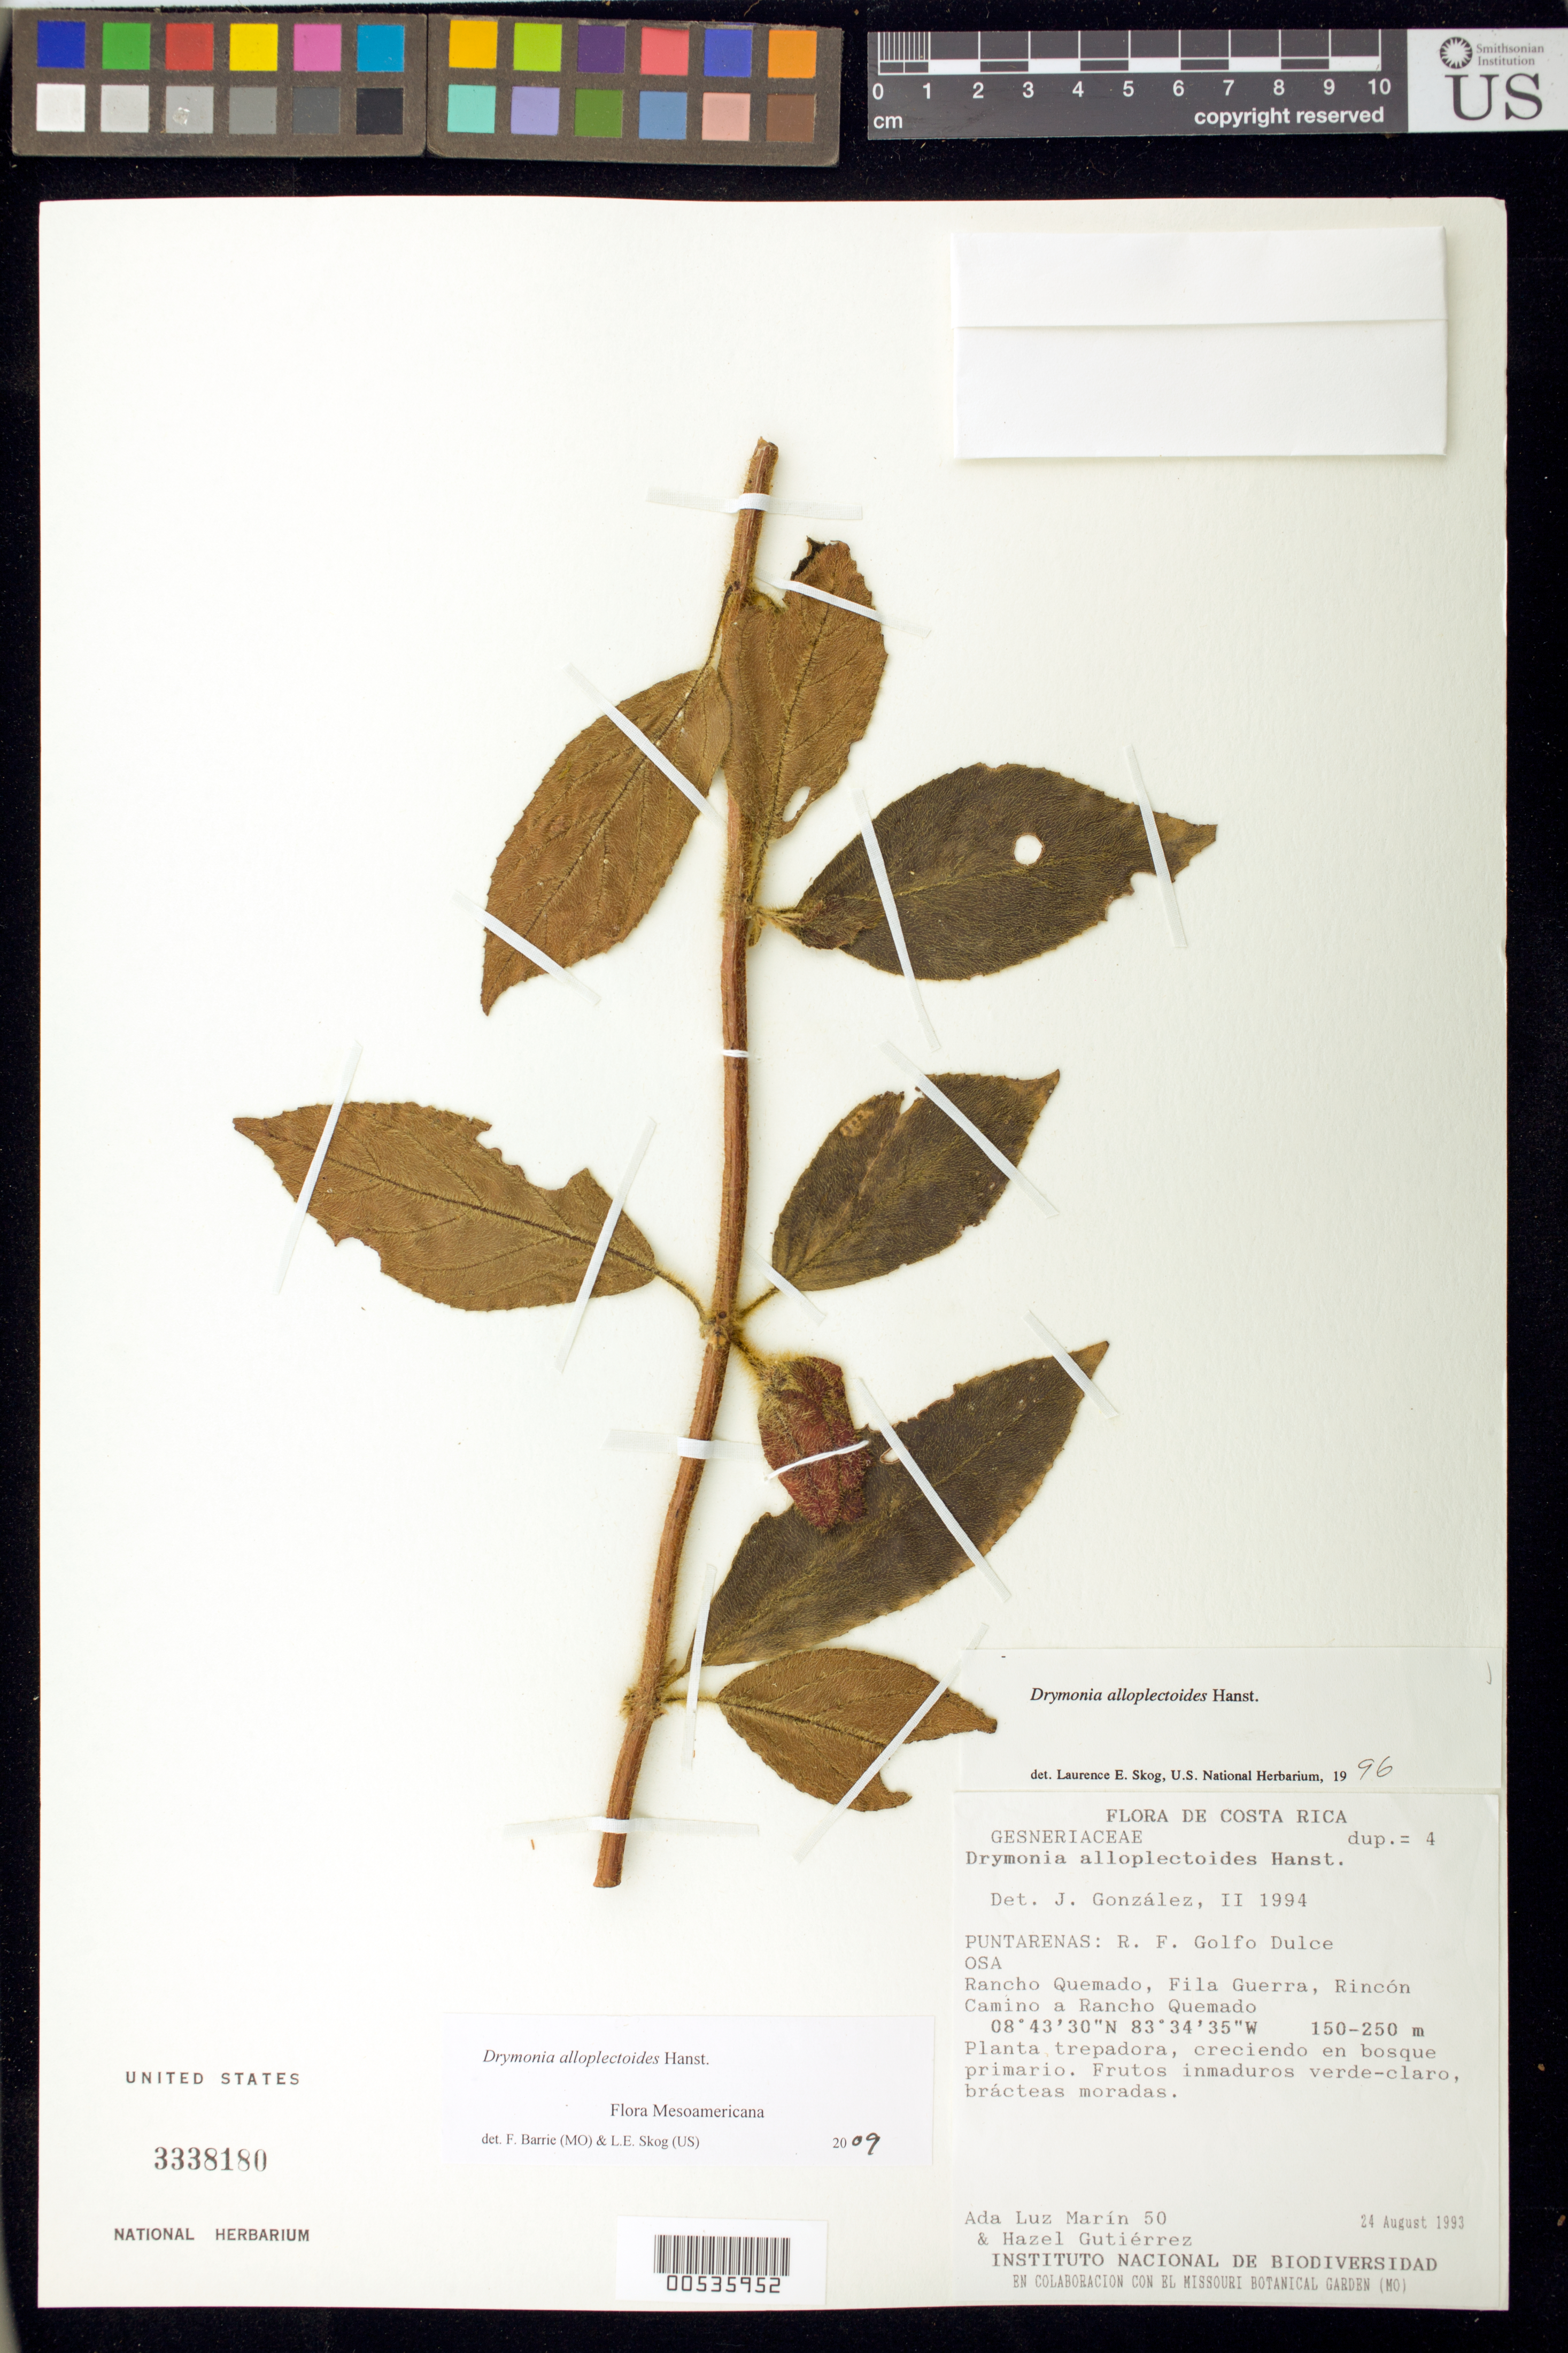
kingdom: Plantae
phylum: Tracheophyta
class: Magnoliopsida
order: Lamiales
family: Gesneriaceae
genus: Drymonia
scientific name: Drymonia alloplectoides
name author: Hanst.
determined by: Skog, Laurence E.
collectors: A. Luz Marín & H. Gutierrez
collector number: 50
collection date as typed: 24 Aug 1993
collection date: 1993-08-24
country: Costa Rica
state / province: Puntarenas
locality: R.F. Golfo Dulce, Osa, Rancho Quemado, Fila Guerra, Rincón Camino a Rancho Quemado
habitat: Bosque primario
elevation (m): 150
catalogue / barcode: US 3338180